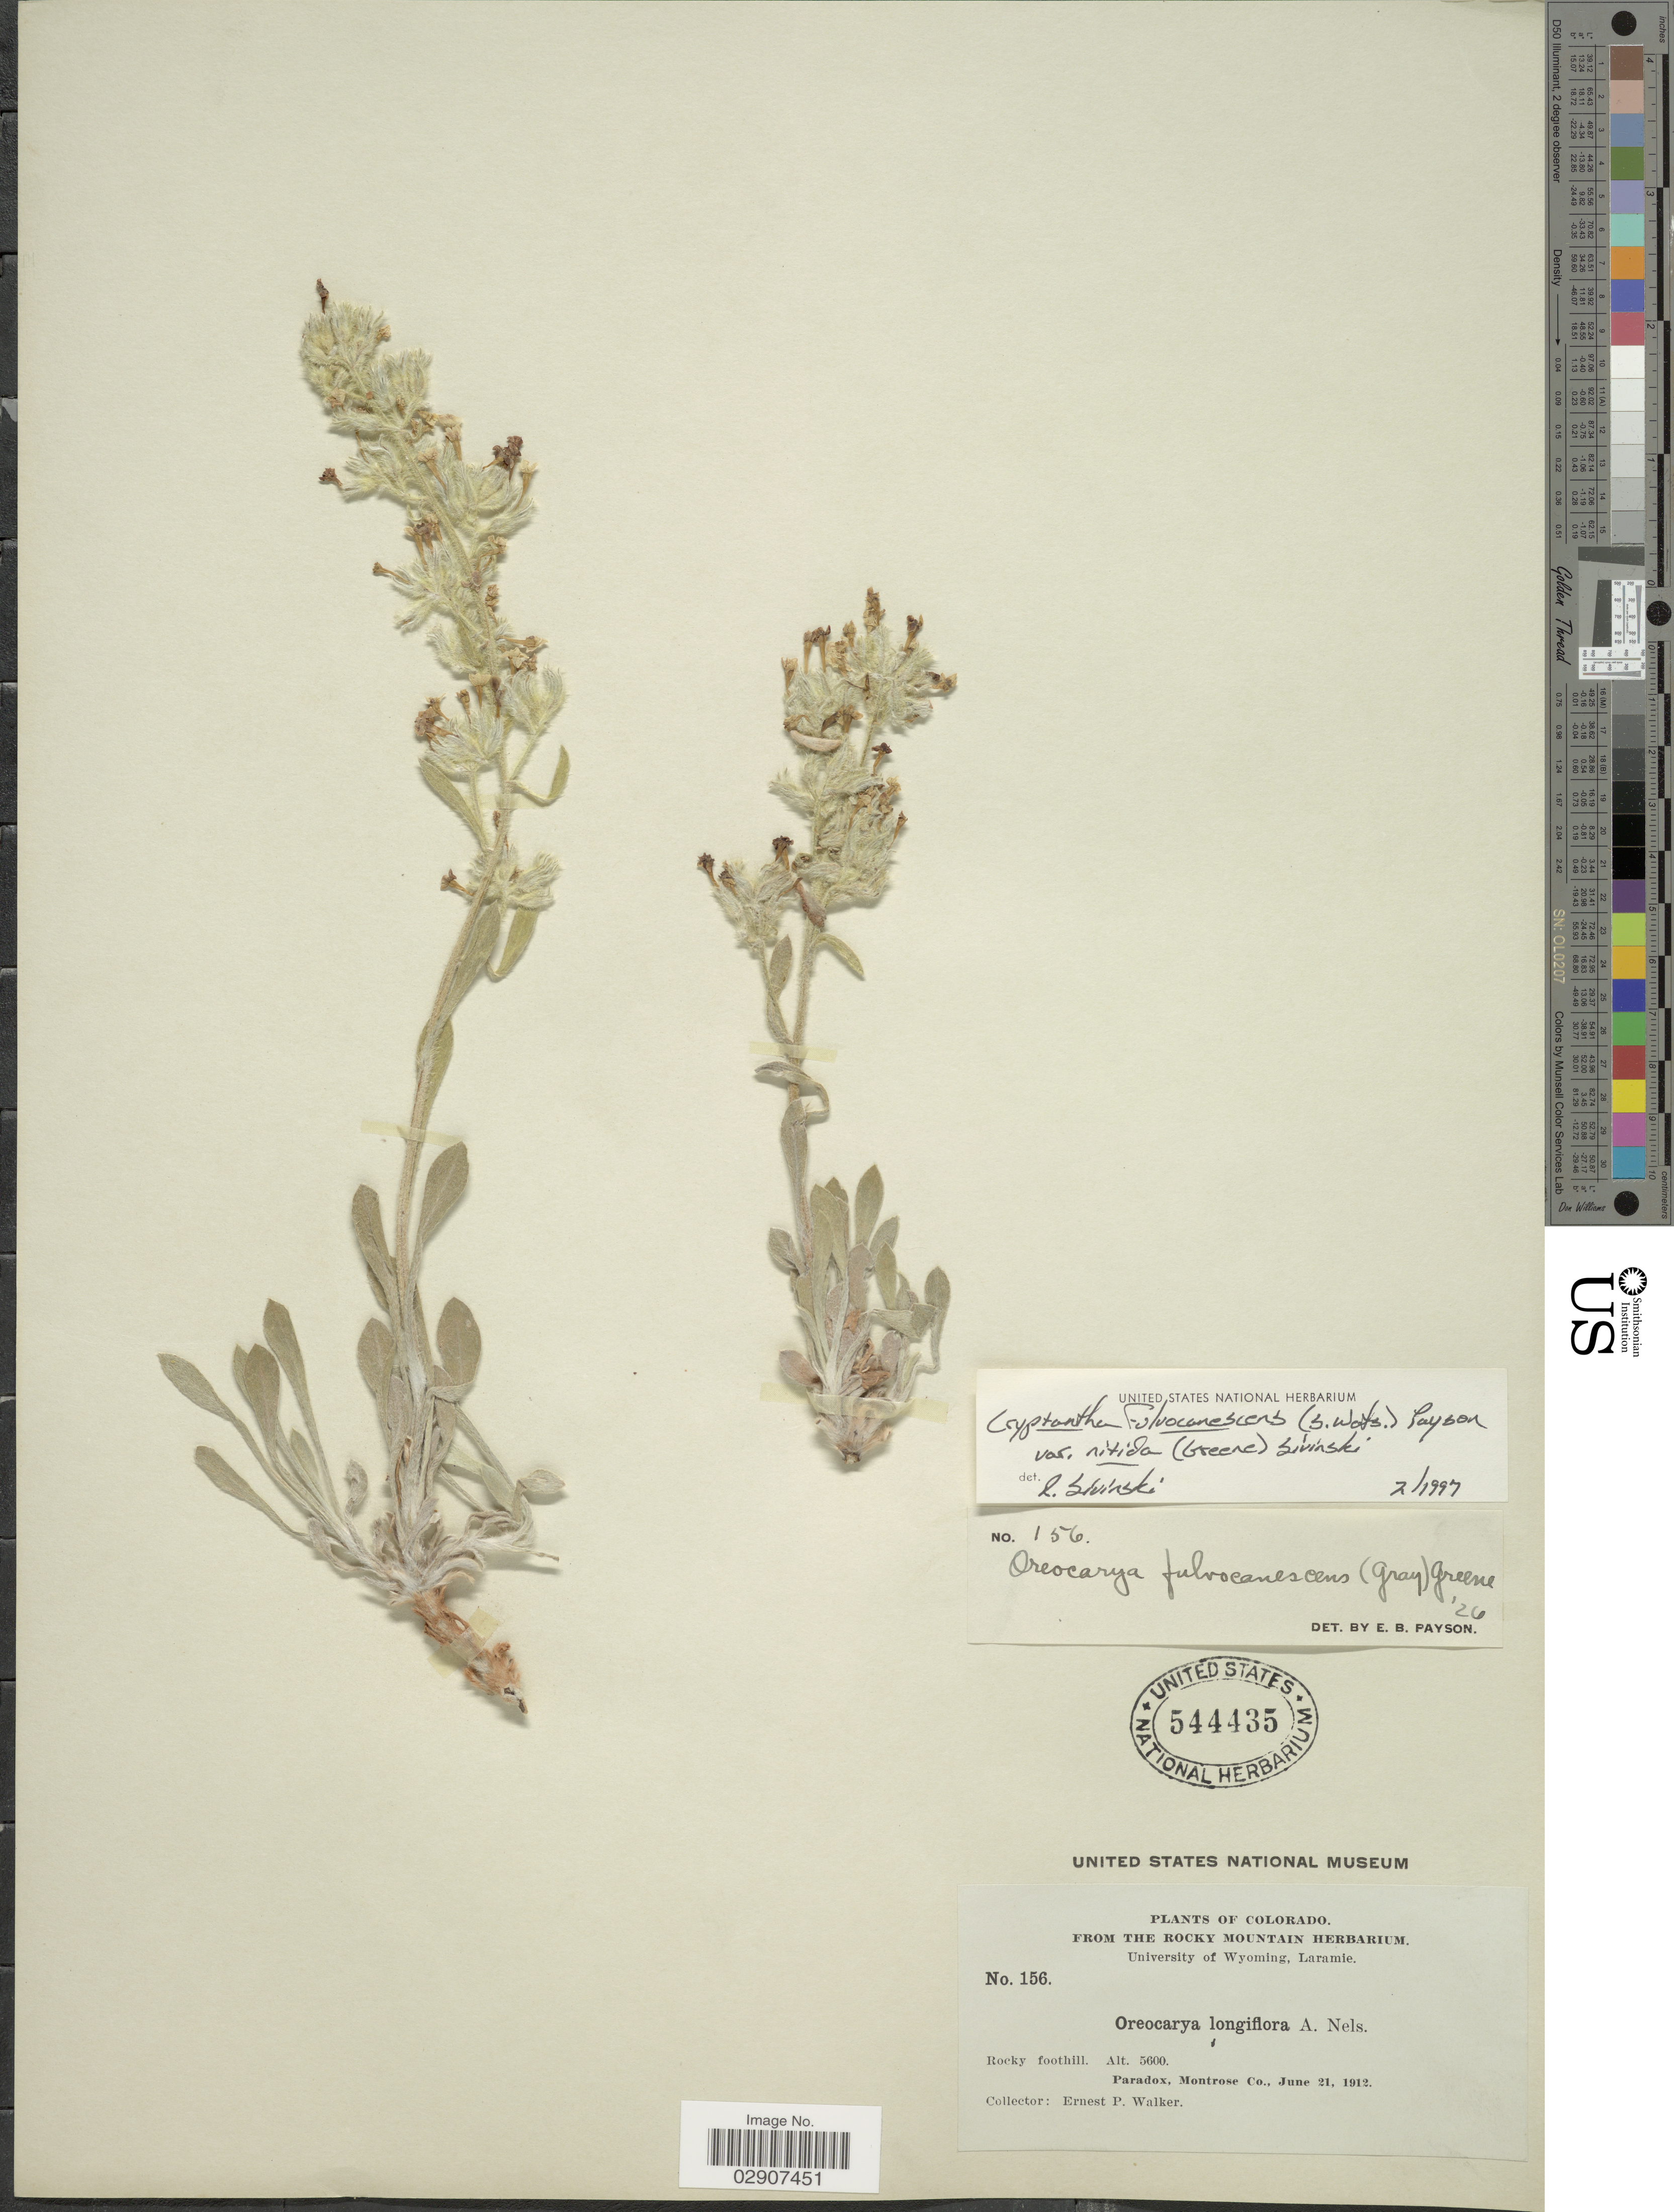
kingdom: Plantae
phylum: Tracheophyta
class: Magnoliopsida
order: Boraginales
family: Boraginaceae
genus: Cryptantha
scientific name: Cryptantha fulvocanescens var. nitida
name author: (Greene) Sivinski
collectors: E. P. Walker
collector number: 156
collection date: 1912-06-21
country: United States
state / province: Colorado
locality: Paradox, Montrose Co.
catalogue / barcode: US 544435